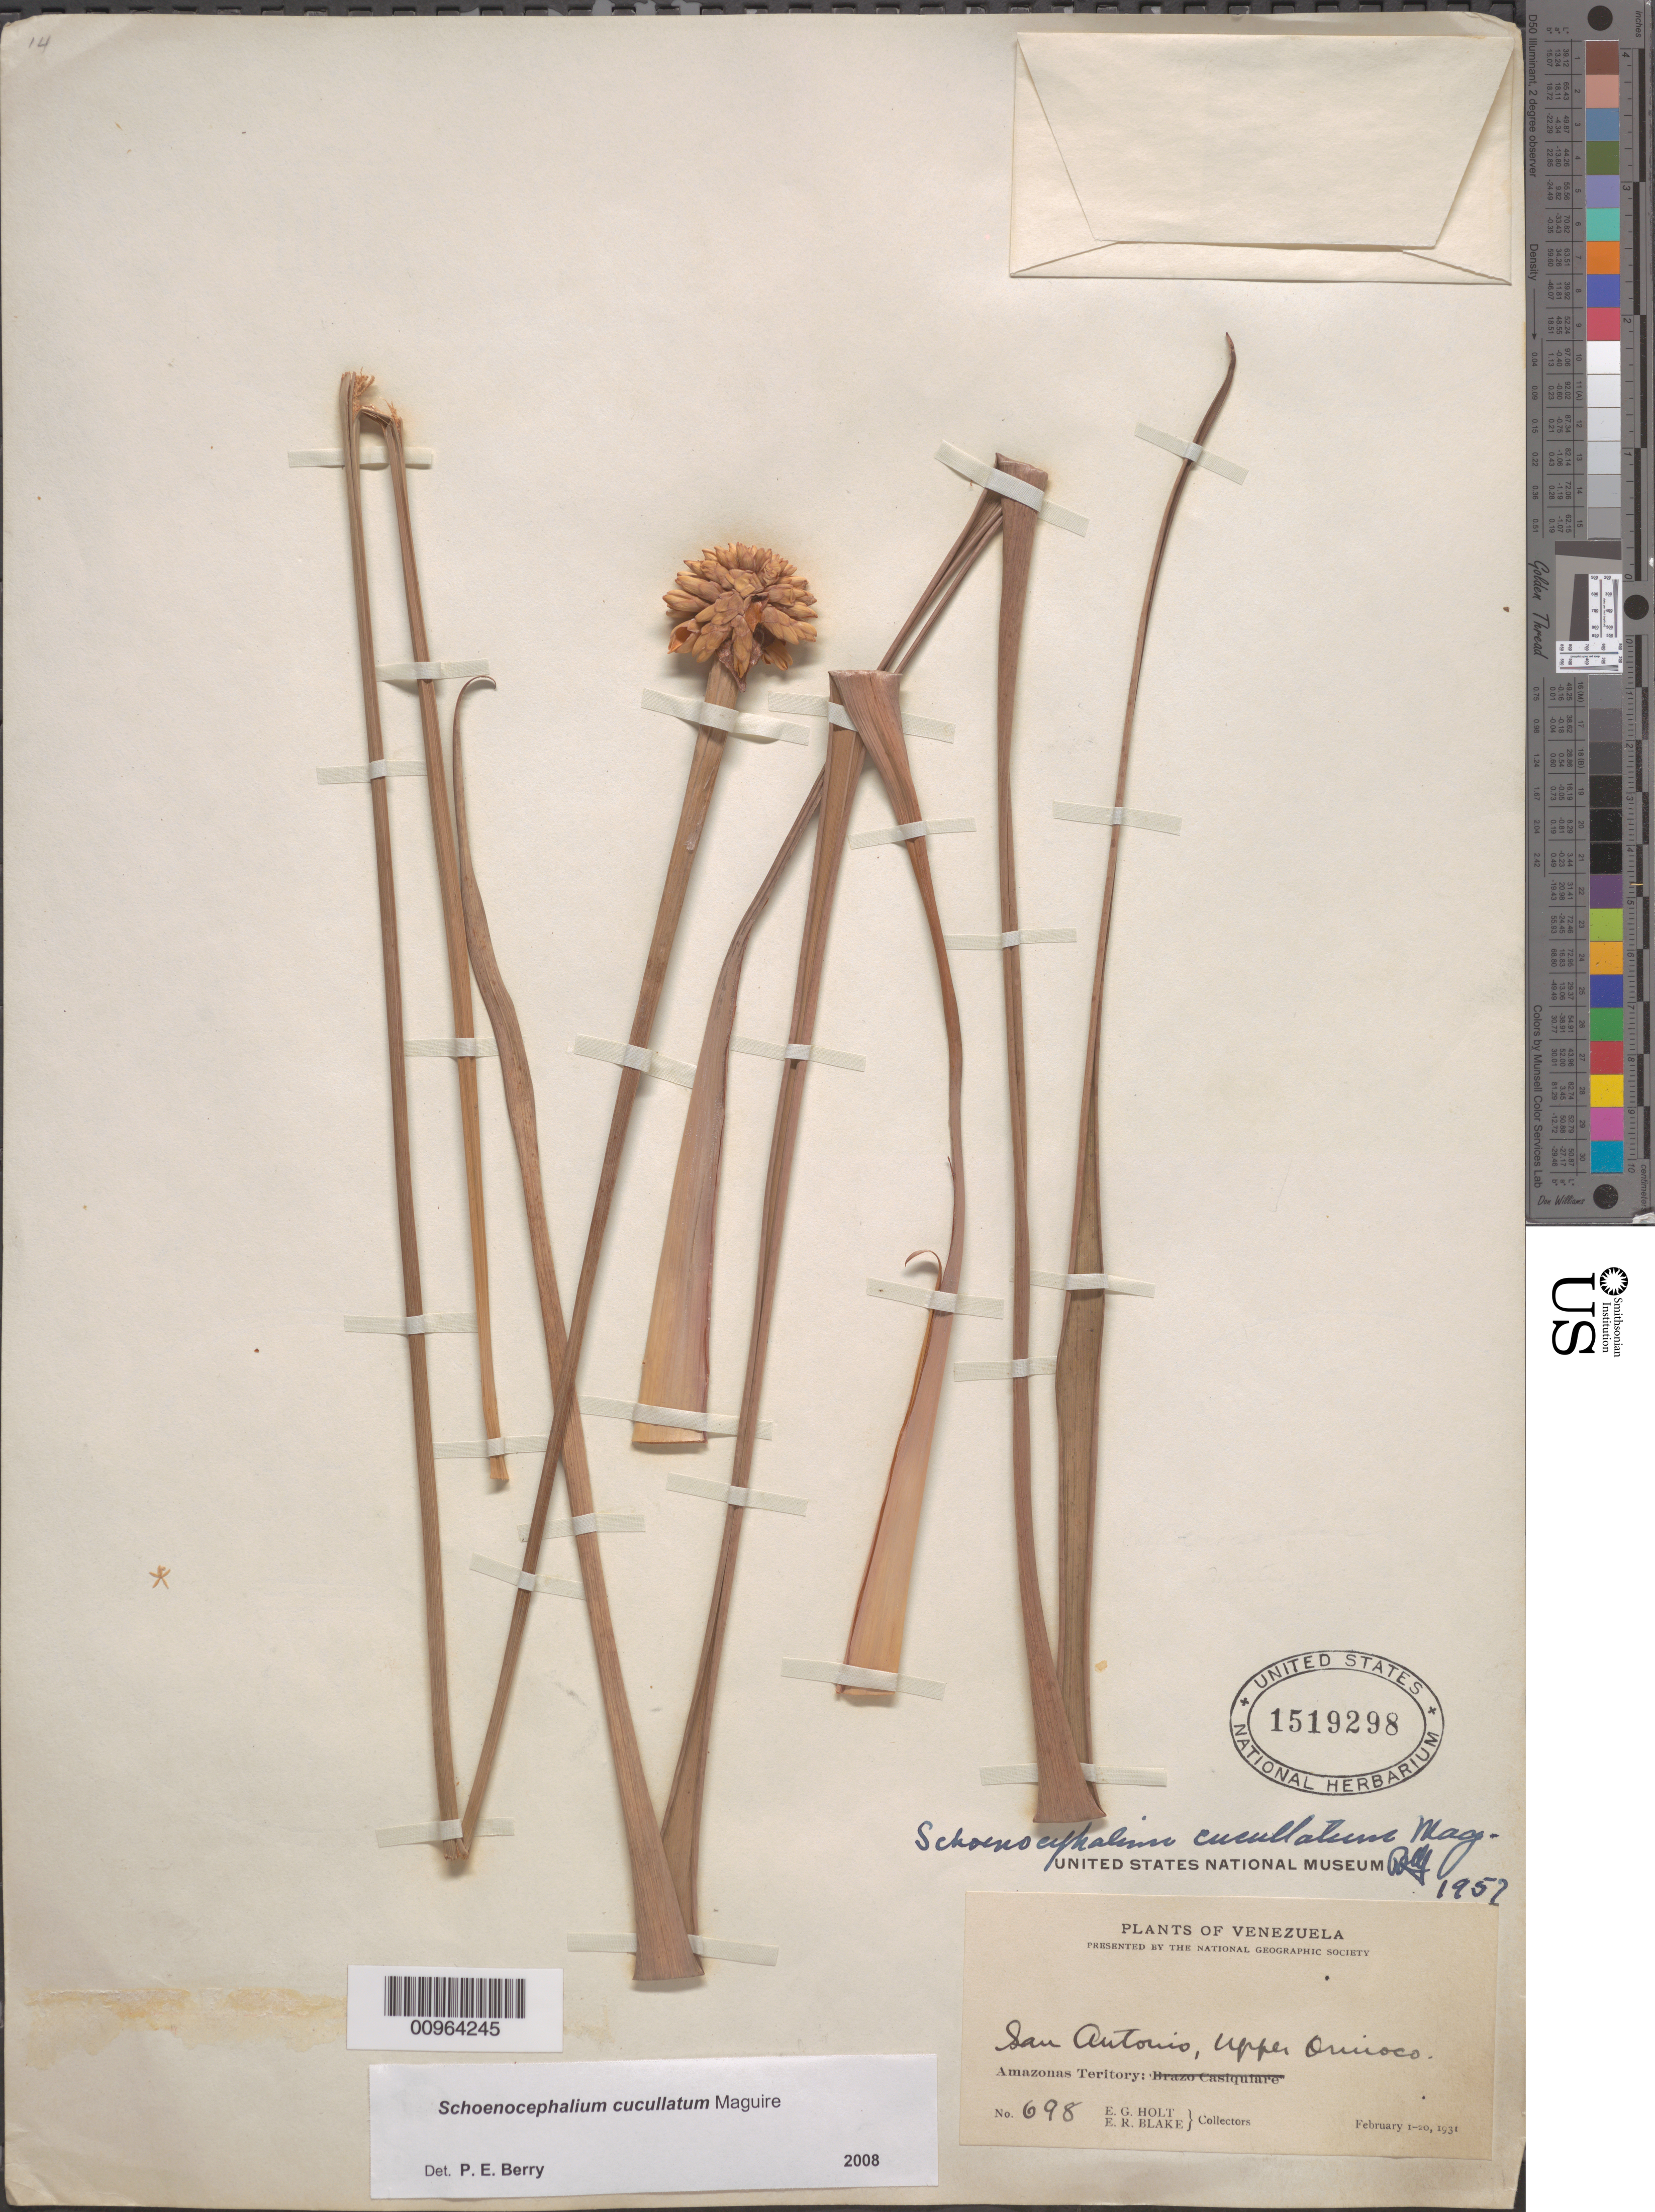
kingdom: Plantae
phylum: Tracheophyta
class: Liliopsida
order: Poales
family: Rapateaceae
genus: Schoenocephalium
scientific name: Schoenocephalium cucullatum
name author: Maguire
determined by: Berry, P. E., (WIS), University of Wisconsin - Madison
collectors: E. Holt & E. R. Blake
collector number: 698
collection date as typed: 1-Feb-31 to 20-Feb-31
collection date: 1931-02-01/1931-02-20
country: Venezuela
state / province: Amazonas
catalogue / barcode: US 1519298